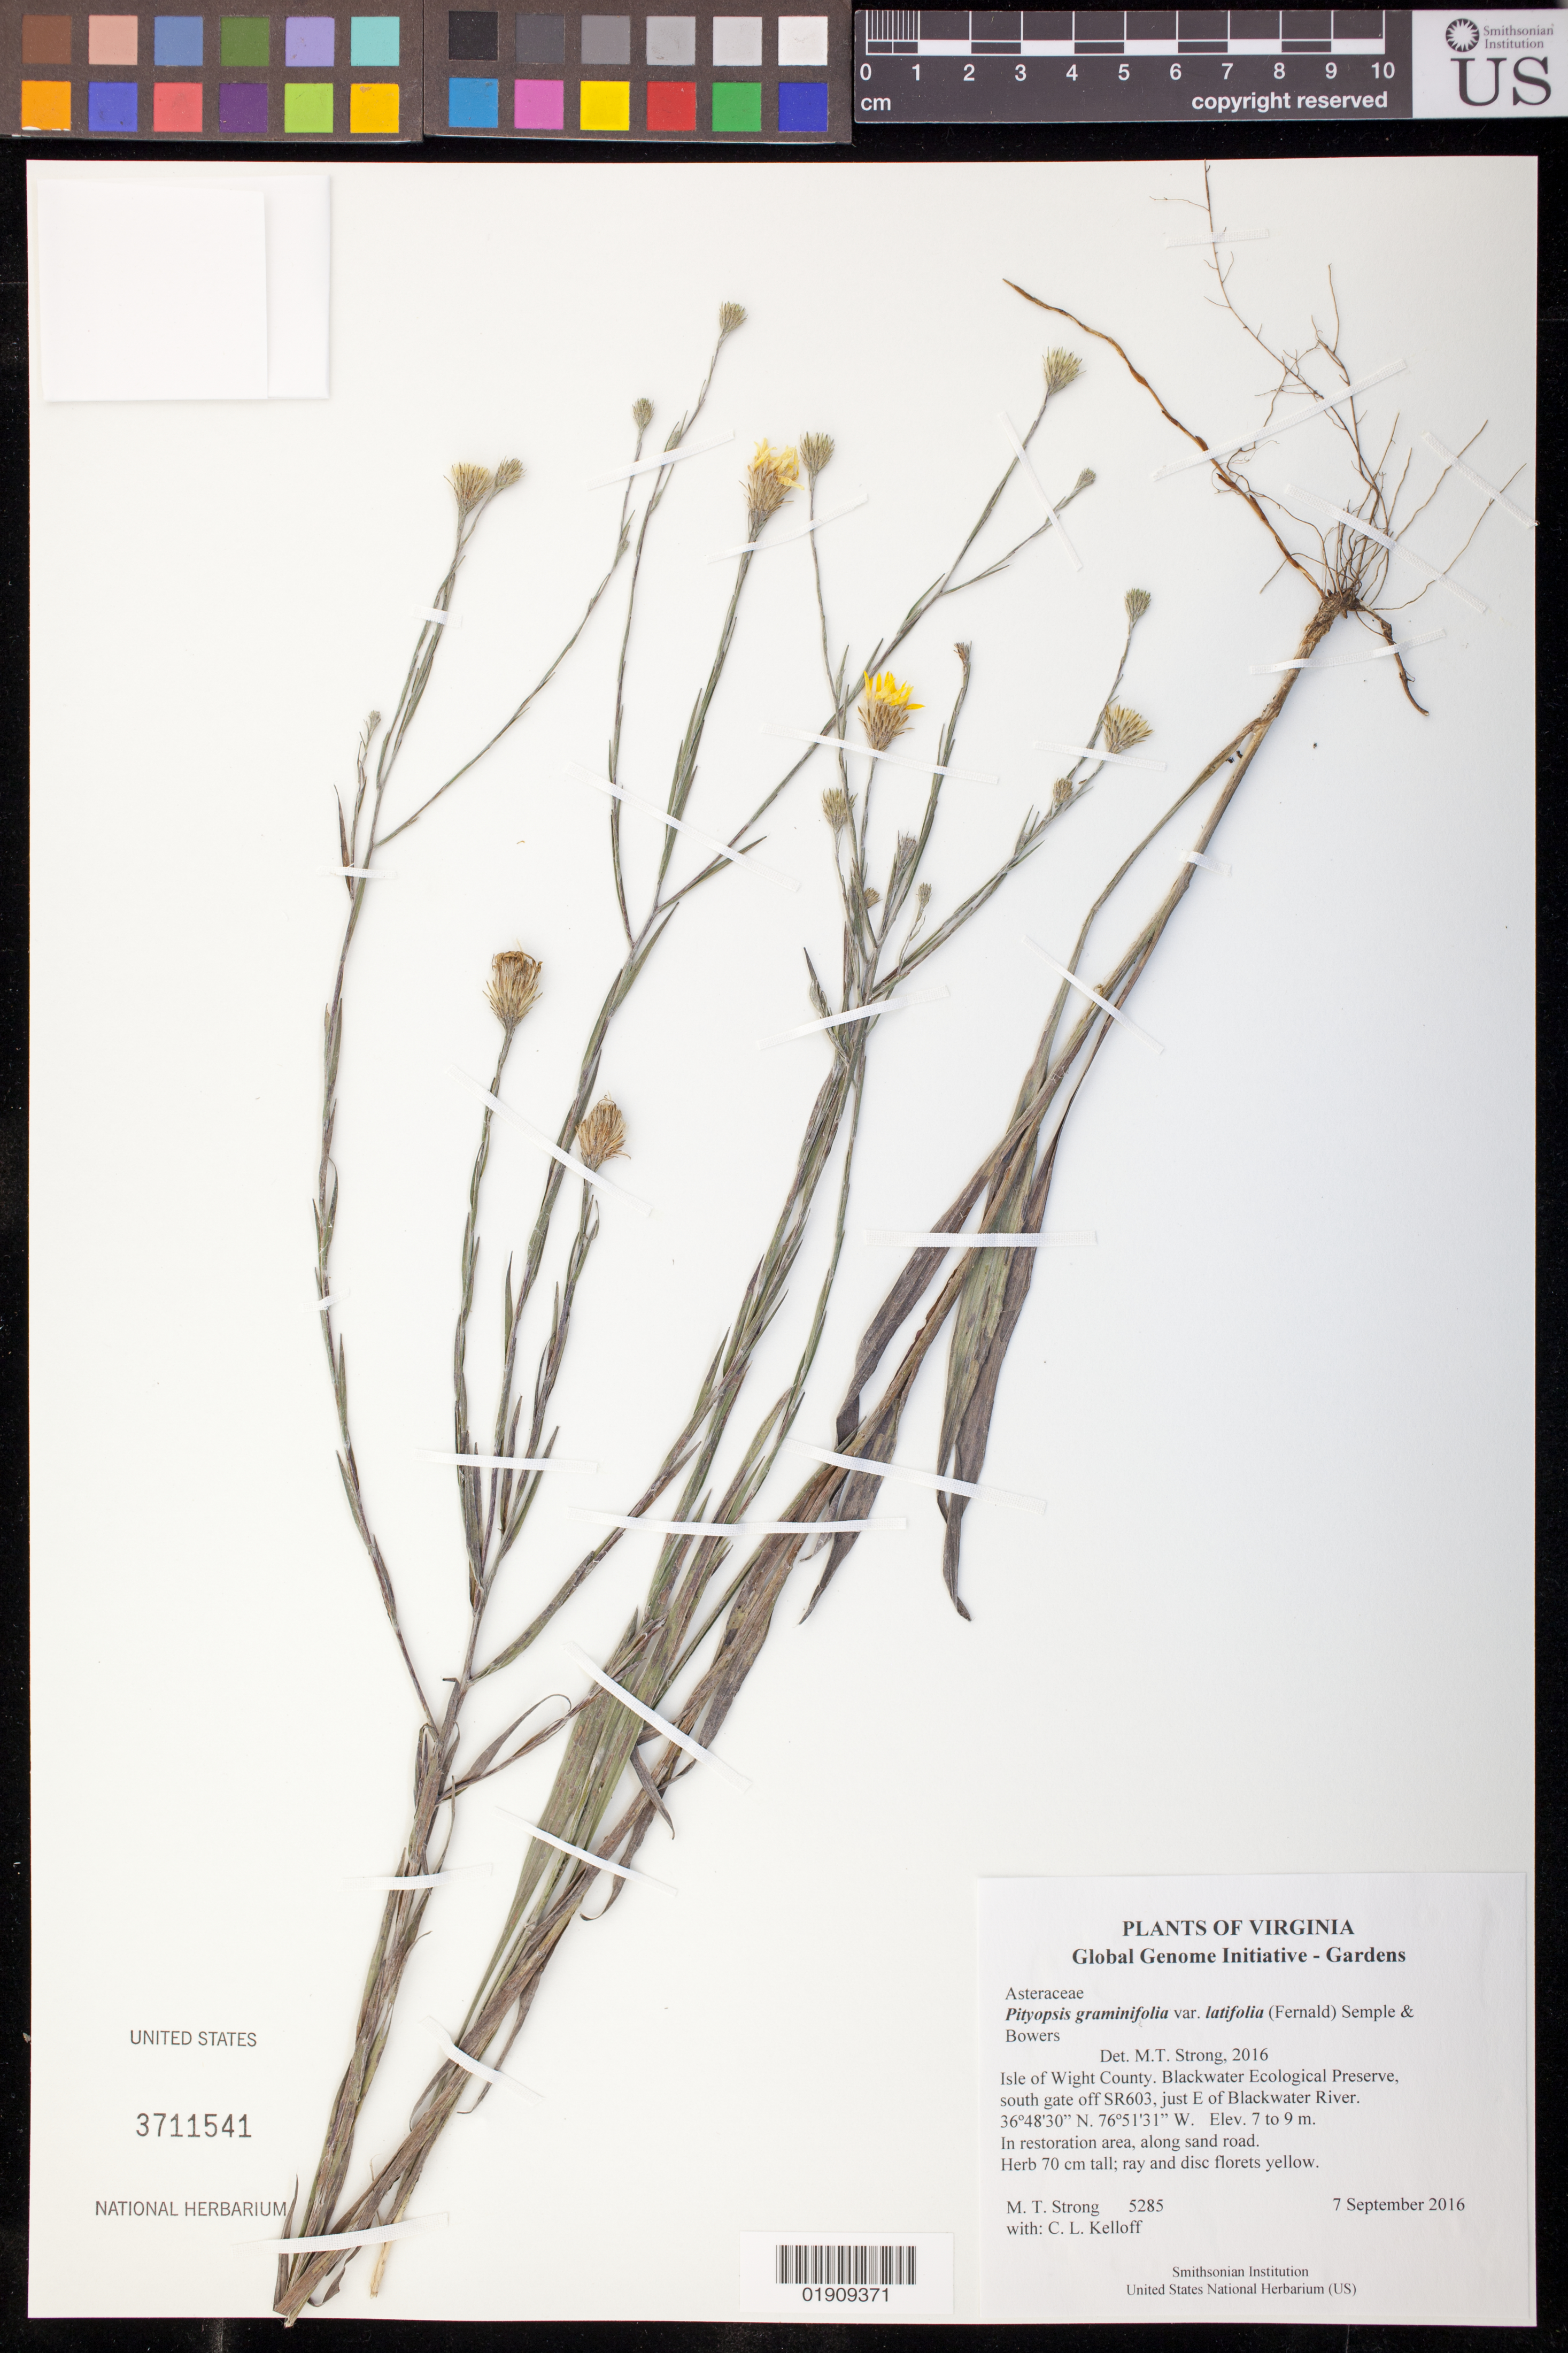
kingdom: Plantae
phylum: Tracheophyta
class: Magnoliopsida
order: Asterales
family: Asteraceae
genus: Pityopsis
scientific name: Pityopsis graminifolia var. latifolia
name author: (Fernald) Semple & Bowers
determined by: Strong, Mark T., (BOT), Smithsonian Institution - National Museum of Natural History (UNITED STATES)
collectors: M. T. Strong & C. L. Kelloff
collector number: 5285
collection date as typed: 7 September 2016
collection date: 2016-09-07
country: United States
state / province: Virginia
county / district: Isle of Wight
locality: Blackwater Ecological Preserve, south gate off SR603, just E of Blackwater River.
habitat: In restoration area, along sand road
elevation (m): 7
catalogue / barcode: US 3711541